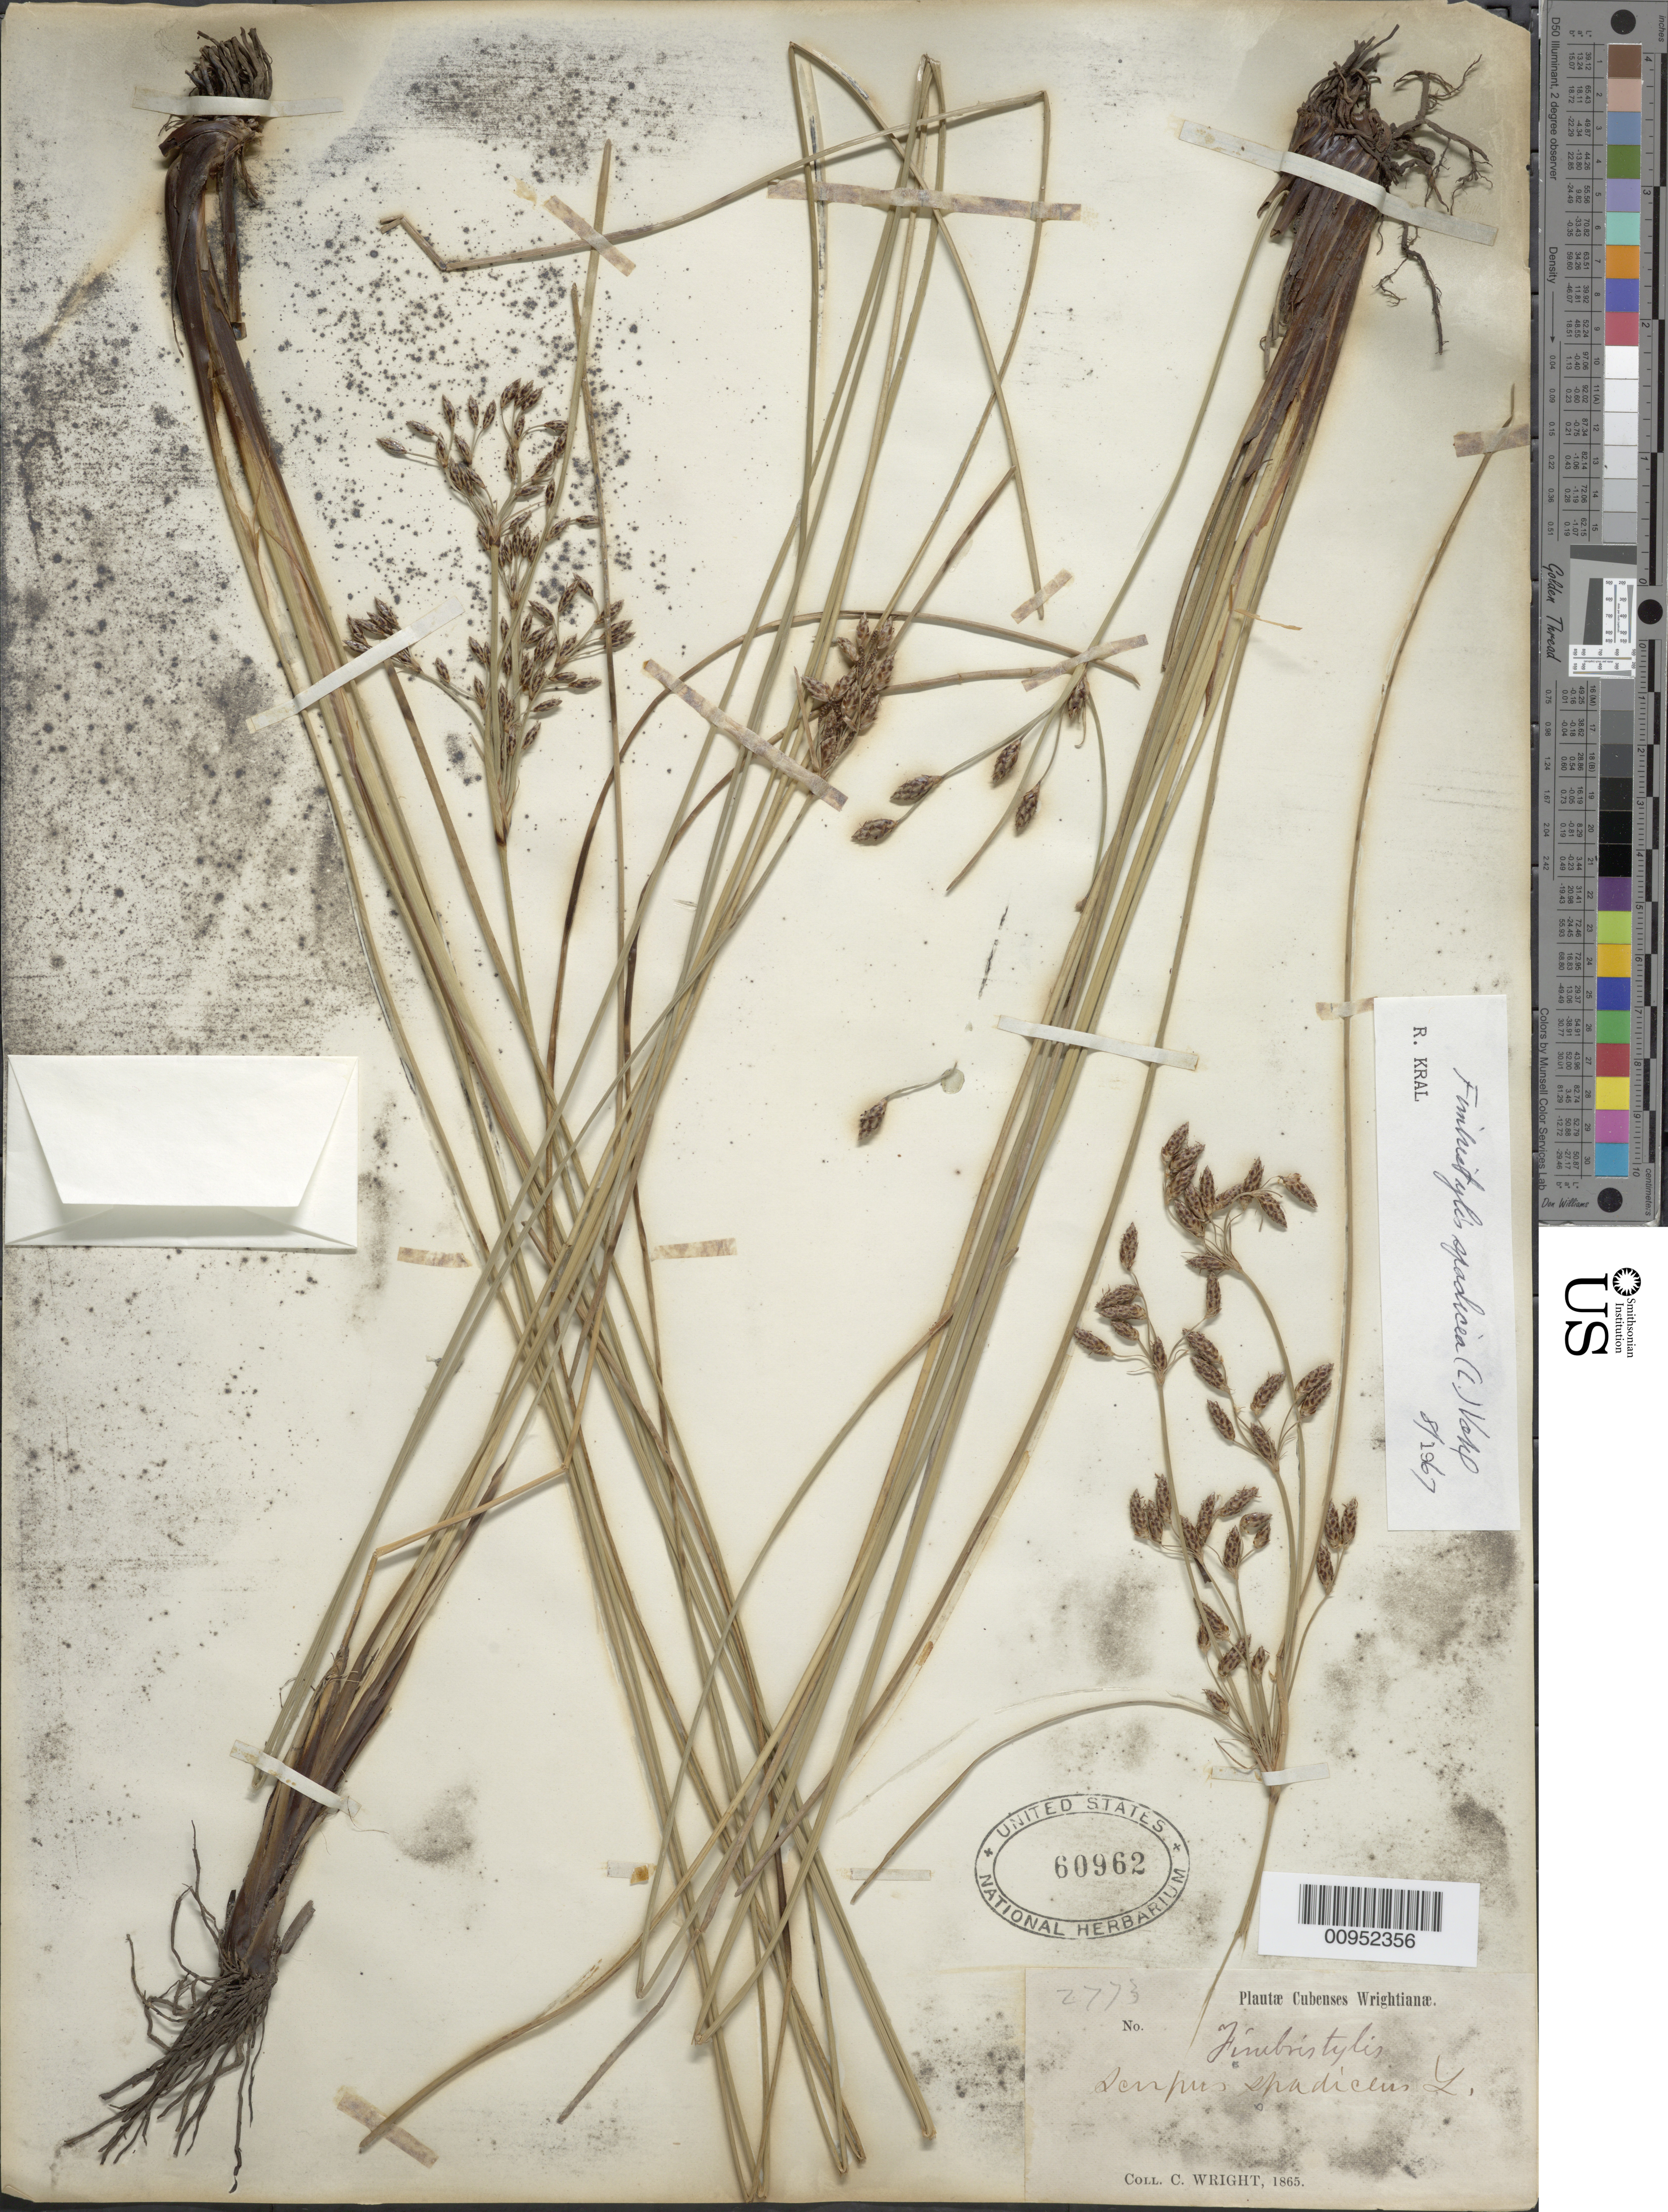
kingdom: Plantae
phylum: Tracheophyta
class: Liliopsida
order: Poales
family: Cyperaceae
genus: Fimbristylis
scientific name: Fimbristylis spadicea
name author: (L.) Vahl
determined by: Kral, Robert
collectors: C. Wright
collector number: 2773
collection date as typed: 1865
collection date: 1865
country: Cuba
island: Cuba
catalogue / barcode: US 60962